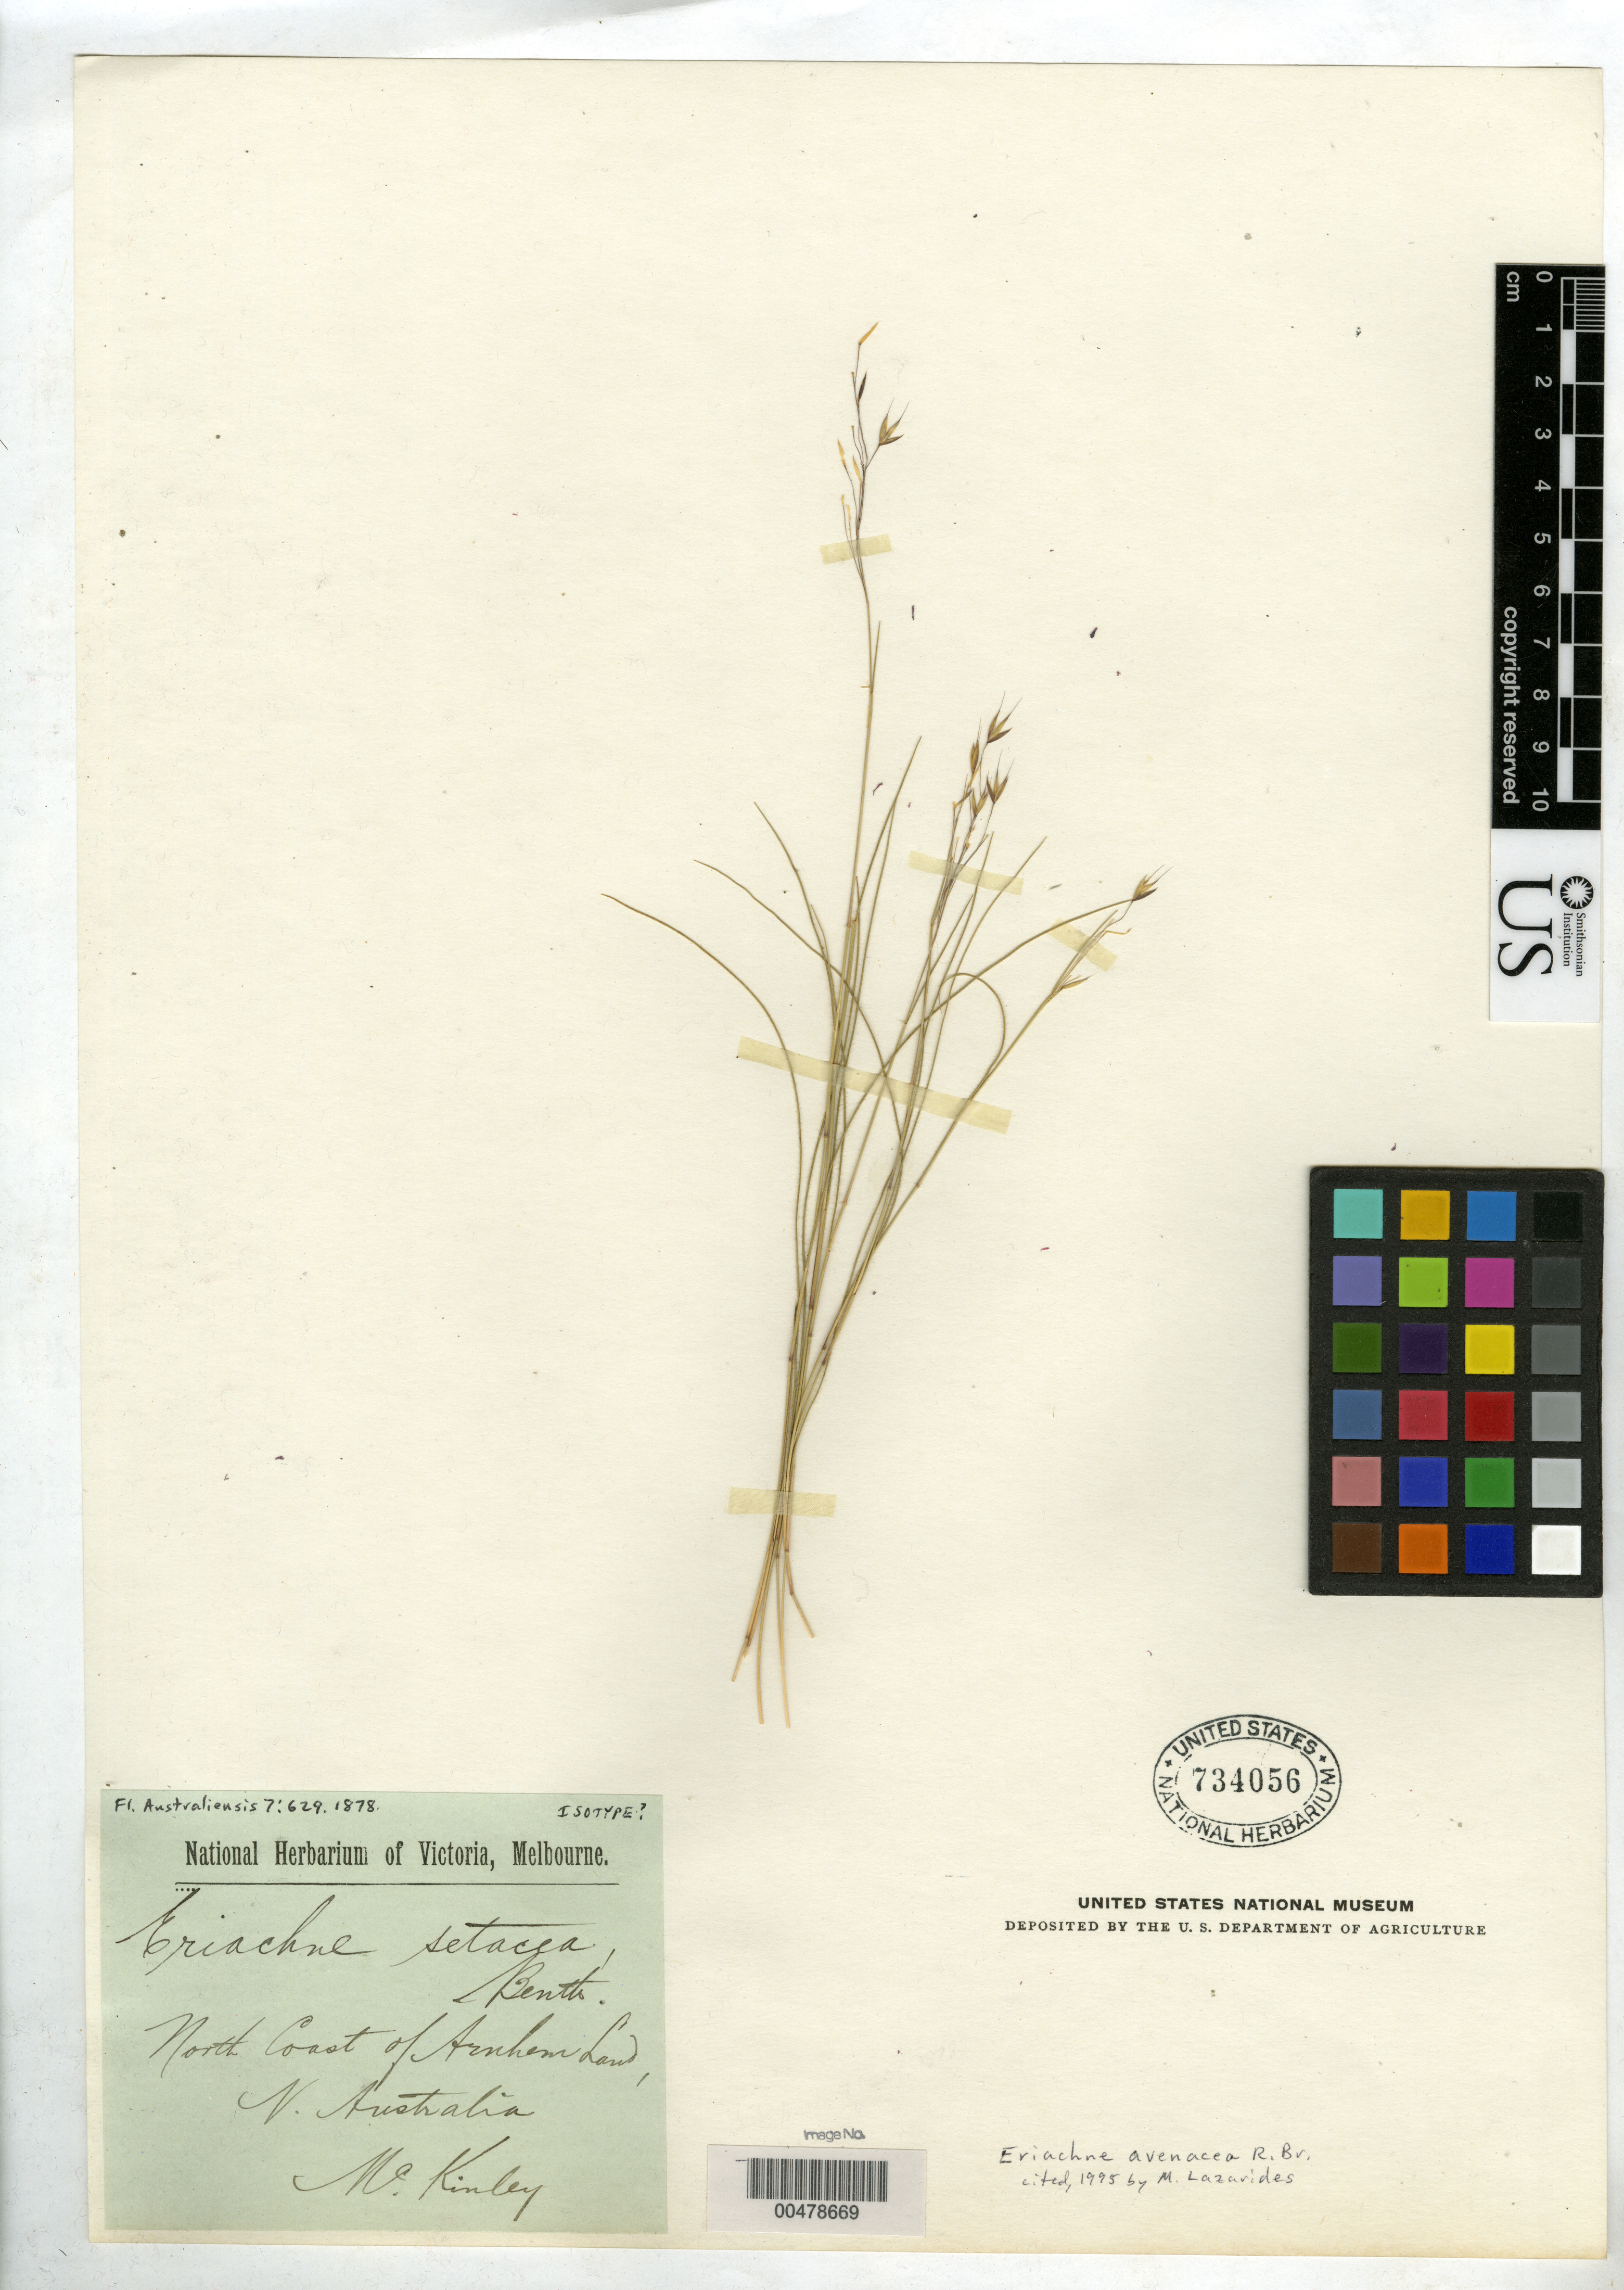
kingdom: Plantae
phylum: Tracheophyta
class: Liliopsida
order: Poales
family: Poaceae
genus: Eriachne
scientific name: Eriachne setacea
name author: Benth.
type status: Possible Isotype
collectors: -. M'kinlay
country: Australia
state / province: Northern Territory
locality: N coast of Arnhemland.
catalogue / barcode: US 734056